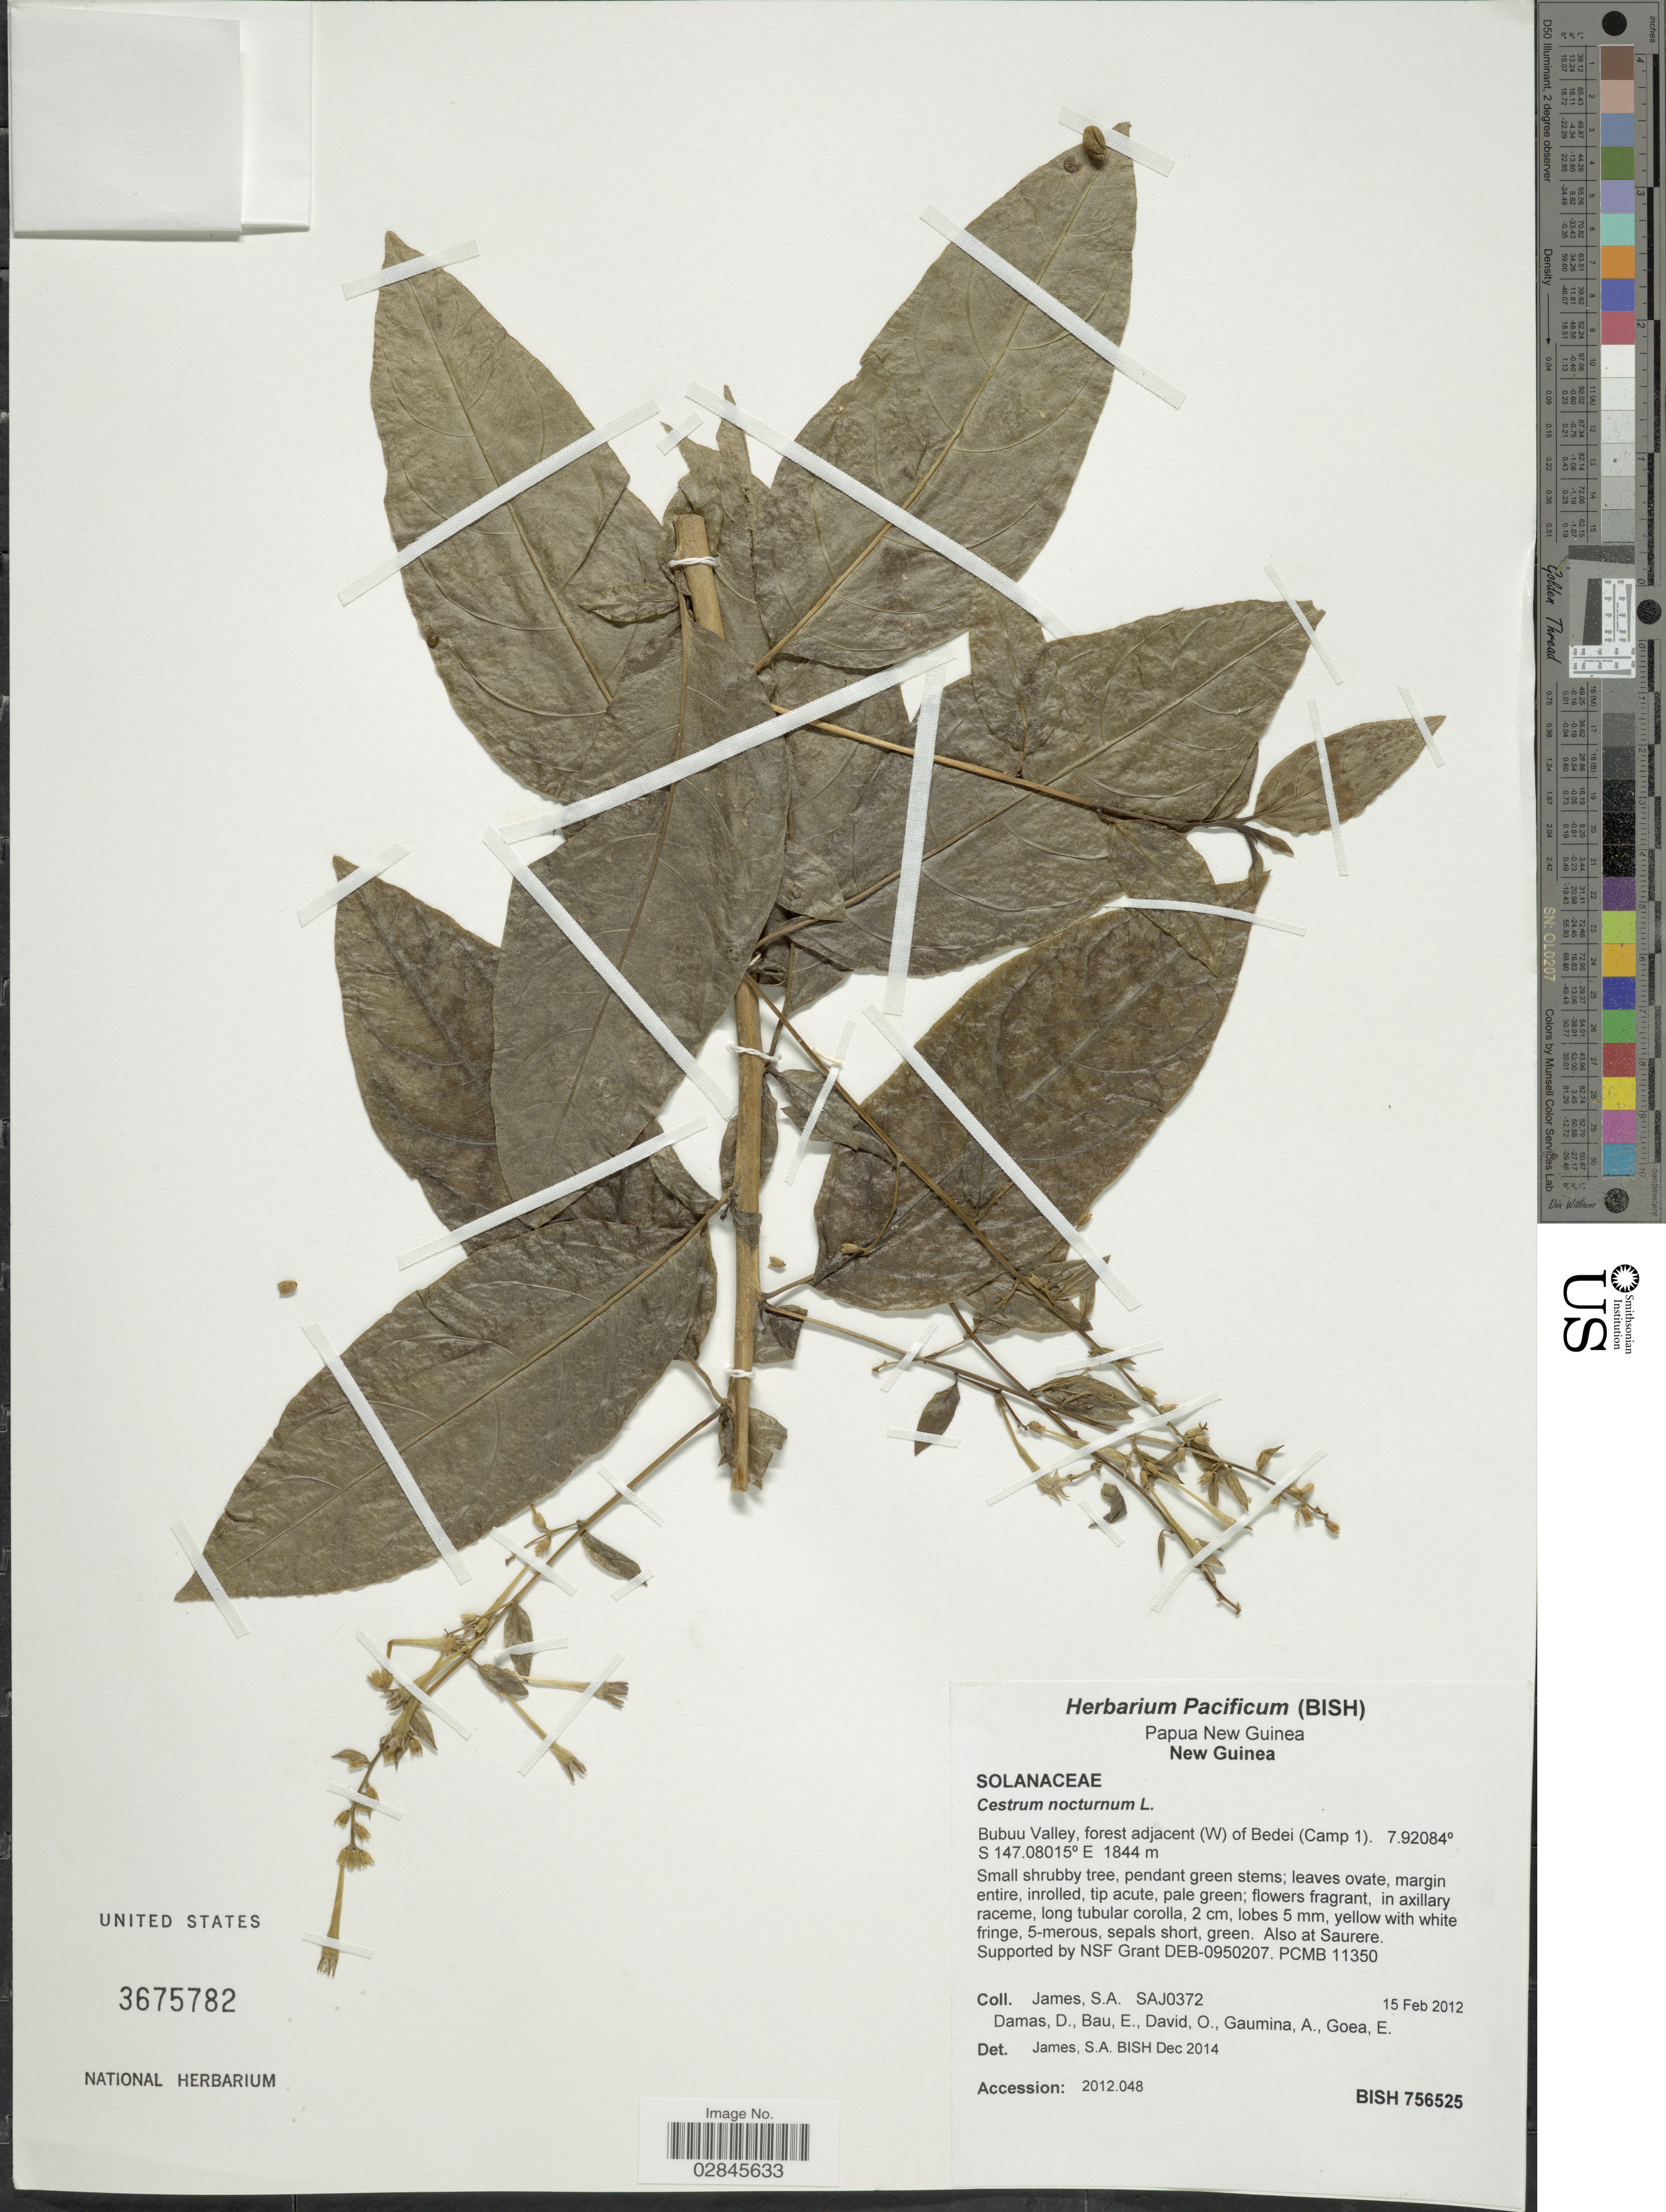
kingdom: Plantae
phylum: Tracheophyta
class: Magnoliopsida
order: Solanales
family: Solanaceae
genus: Cestrum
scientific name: Cestrum nocturnum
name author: L.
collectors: S. James, D. Damas, E. Bau, O. David & et al.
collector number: SAJ0372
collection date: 2012-02-15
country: Papua New Guinea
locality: New Guinea. Bubuu Valley, forest adjacent (W) of Bedei (Camp 1).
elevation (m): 1844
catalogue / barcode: US 3675782